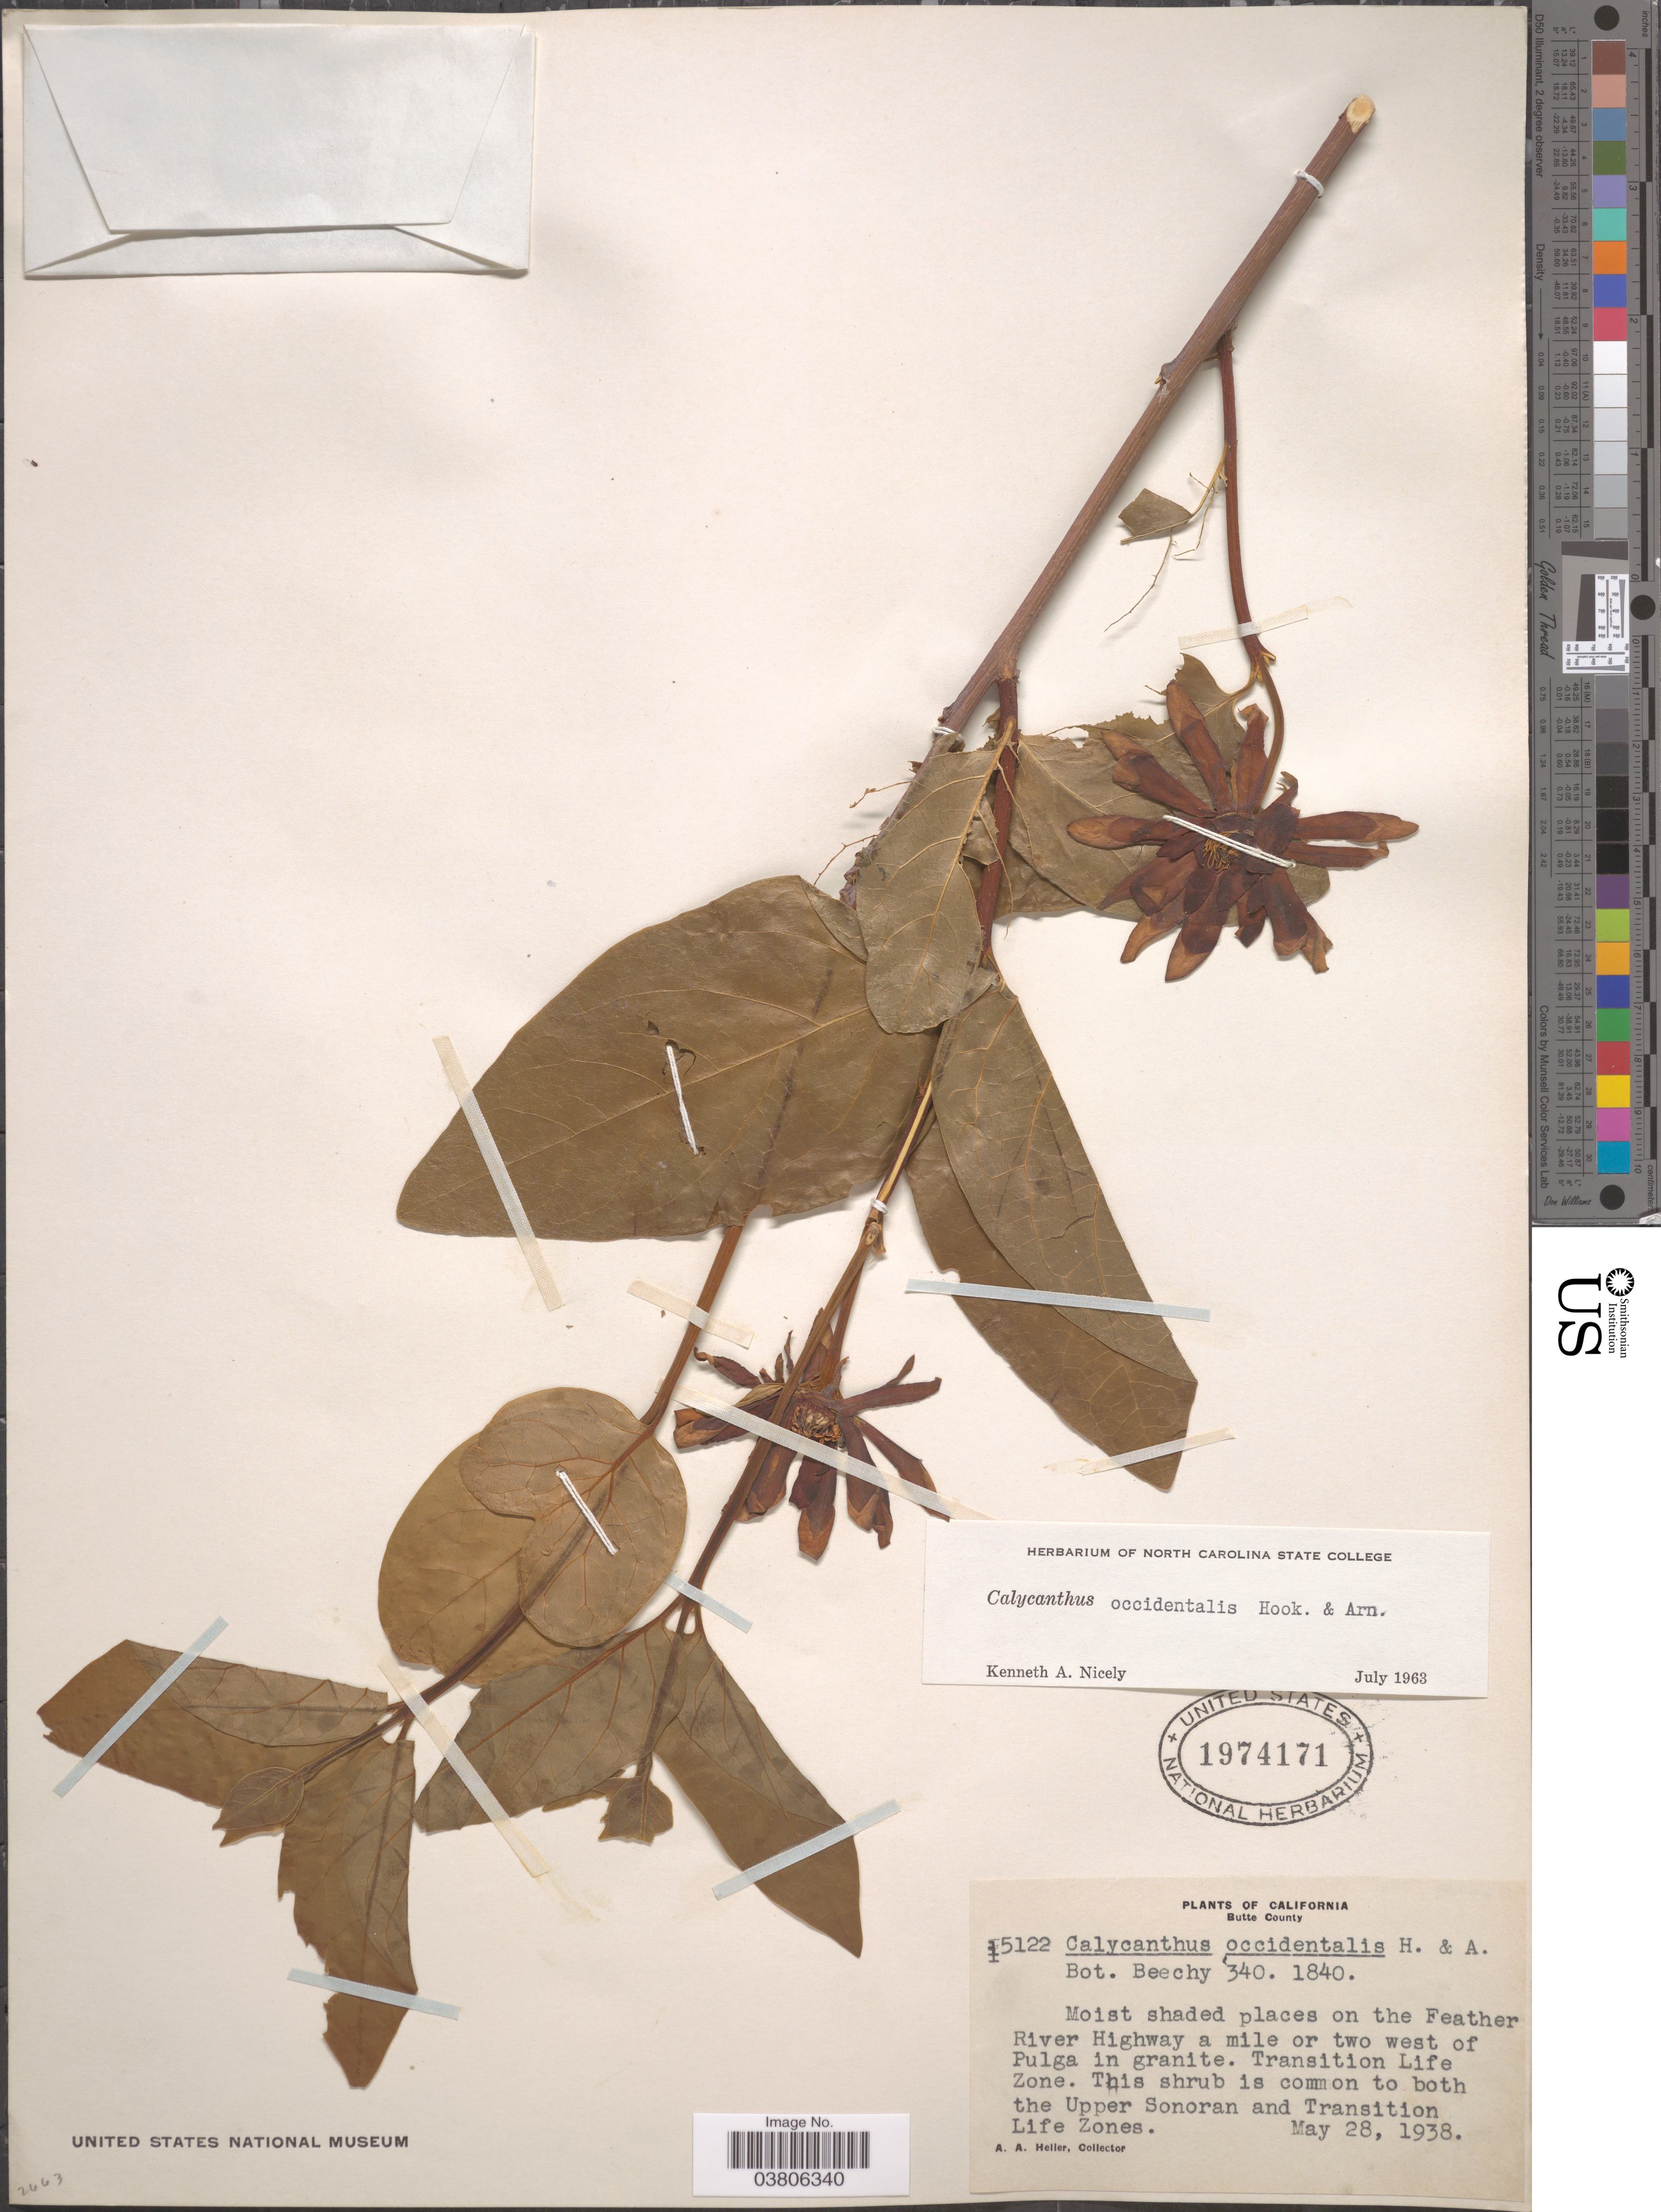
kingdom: Plantae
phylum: Tracheophyta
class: Magnoliopsida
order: Laurales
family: Calycanthaceae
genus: Calycanthus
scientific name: Calycanthus occidentalis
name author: Hook. & Arn.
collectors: A. A. Heller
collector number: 5122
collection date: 1938-05-28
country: United States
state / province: California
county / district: Butte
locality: Butte County. Moist shaded places on the Feather River Highway a mile or two west of Pulga in granite. Transition Life Zone. This shrub is common to both the Upper Sonoran and Transition Life Zones.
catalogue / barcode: US 1974171